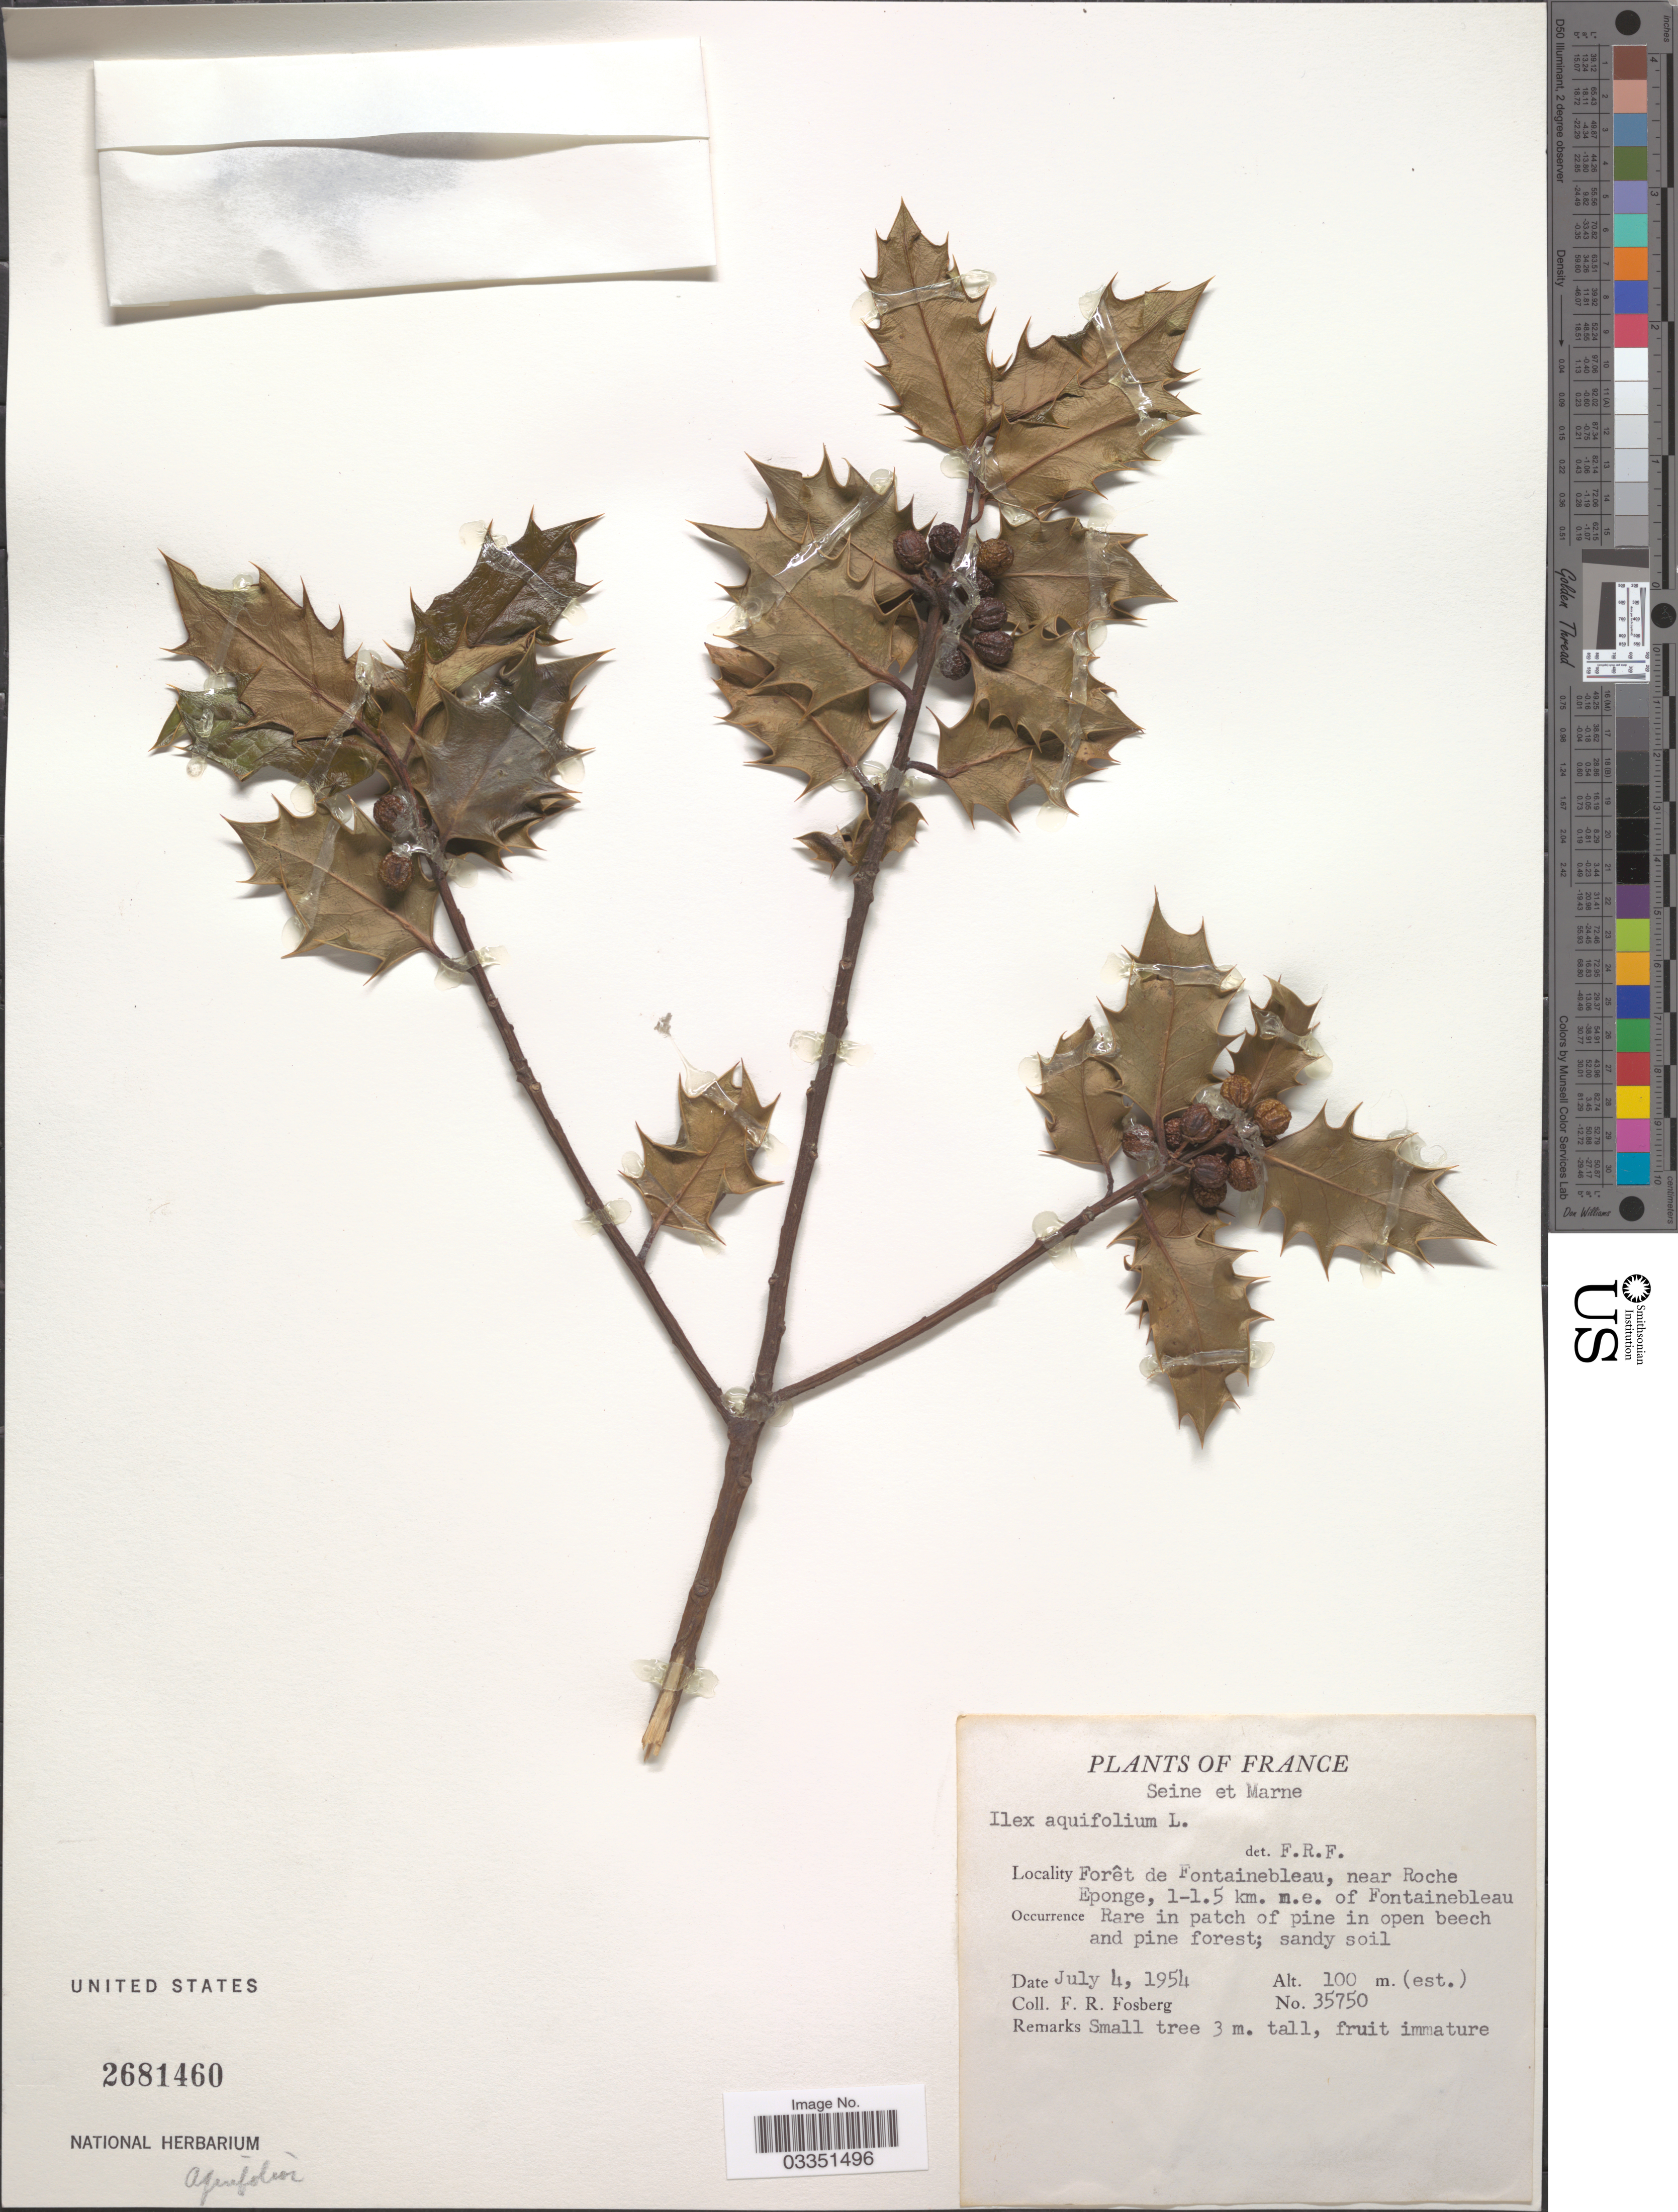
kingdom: Plantae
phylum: Tracheophyta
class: Magnoliopsida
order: Aquifoliales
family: Aquifoliaceae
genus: Ilex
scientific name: Ilex aquifolium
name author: L.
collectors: F. R. Fosberg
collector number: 35750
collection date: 1954-07-04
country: France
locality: Seine et Marne. Forêt de Fontainebleau, near Roche Eponge, 1-1.5 km. n.e. of Fontainebleau.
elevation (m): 100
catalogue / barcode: US 2681460